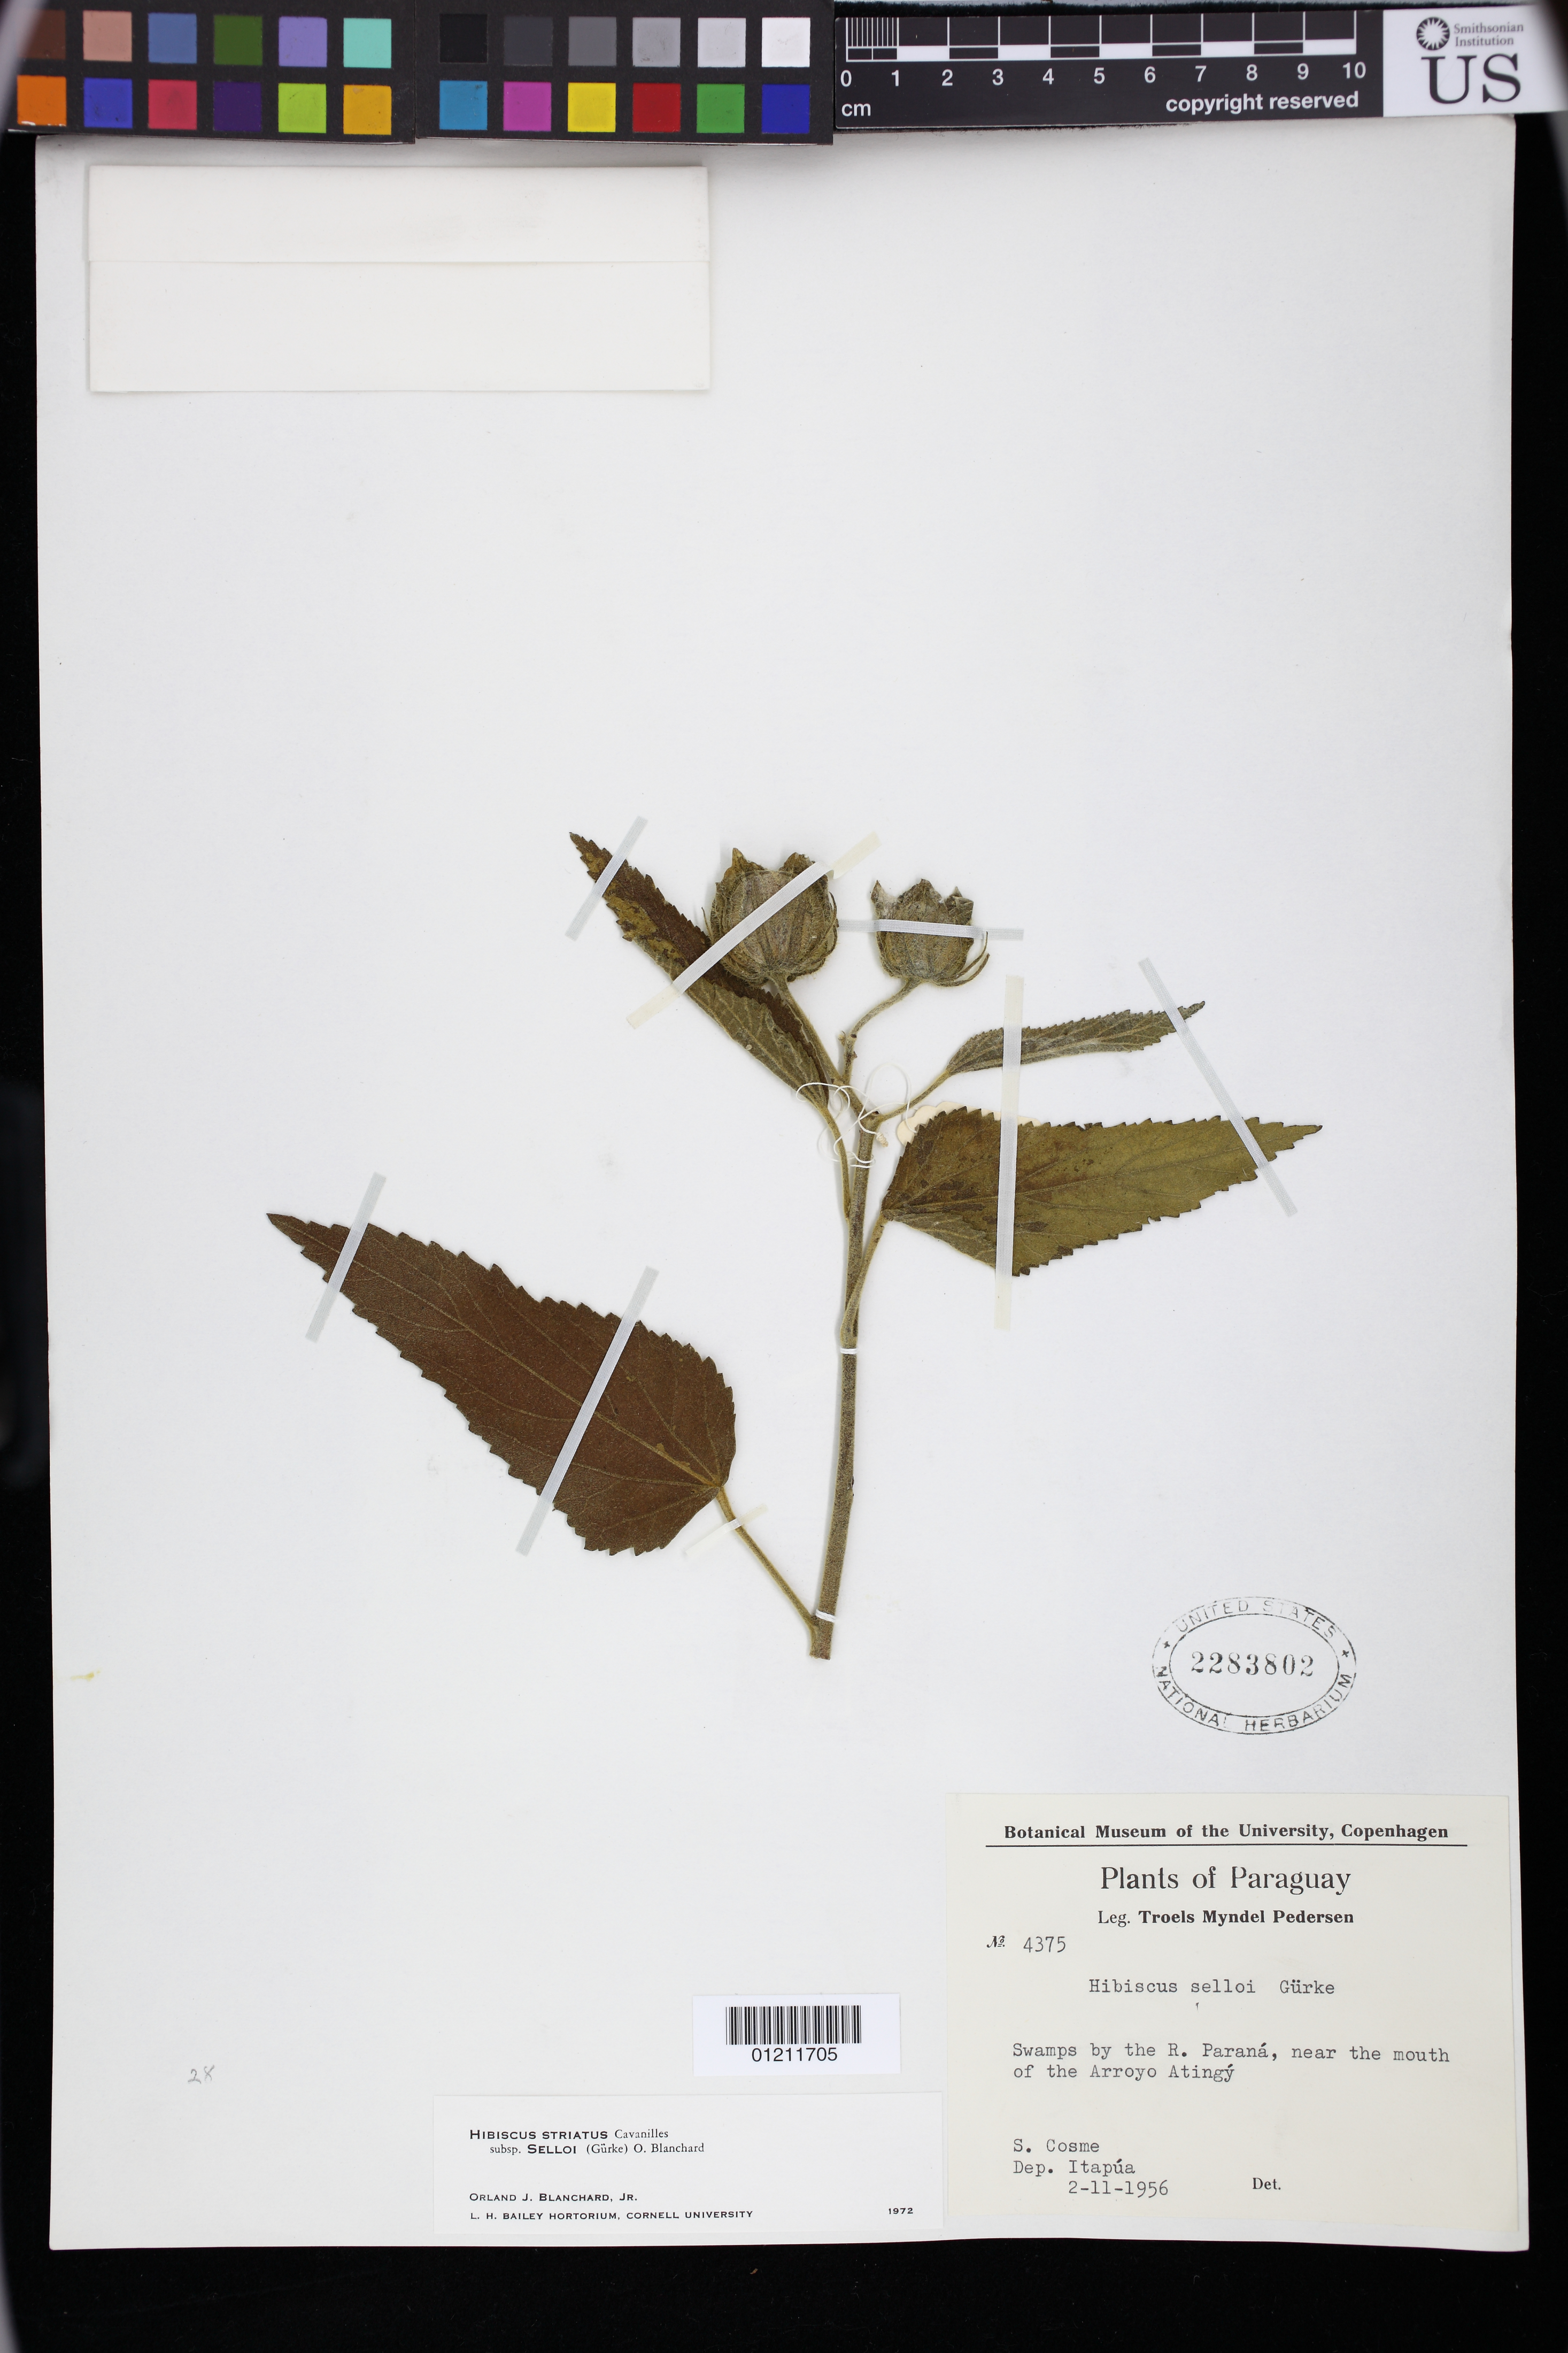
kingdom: Plantae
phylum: Tracheophyta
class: Magnoliopsida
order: Malvales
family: Malvaceae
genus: Hibiscus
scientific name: Hibiscus striatus subsp. selloi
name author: (Gürke) O.J. Blanch.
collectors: T. M. Pedersen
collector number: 4375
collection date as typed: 02 Nov 1956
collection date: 1956-11-02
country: Paraguay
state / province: Itapua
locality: Swamps by the R. Parana, near the mouth of the Arroyo Atingy. S. Cosme, Dep. Itapua.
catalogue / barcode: US 2283802